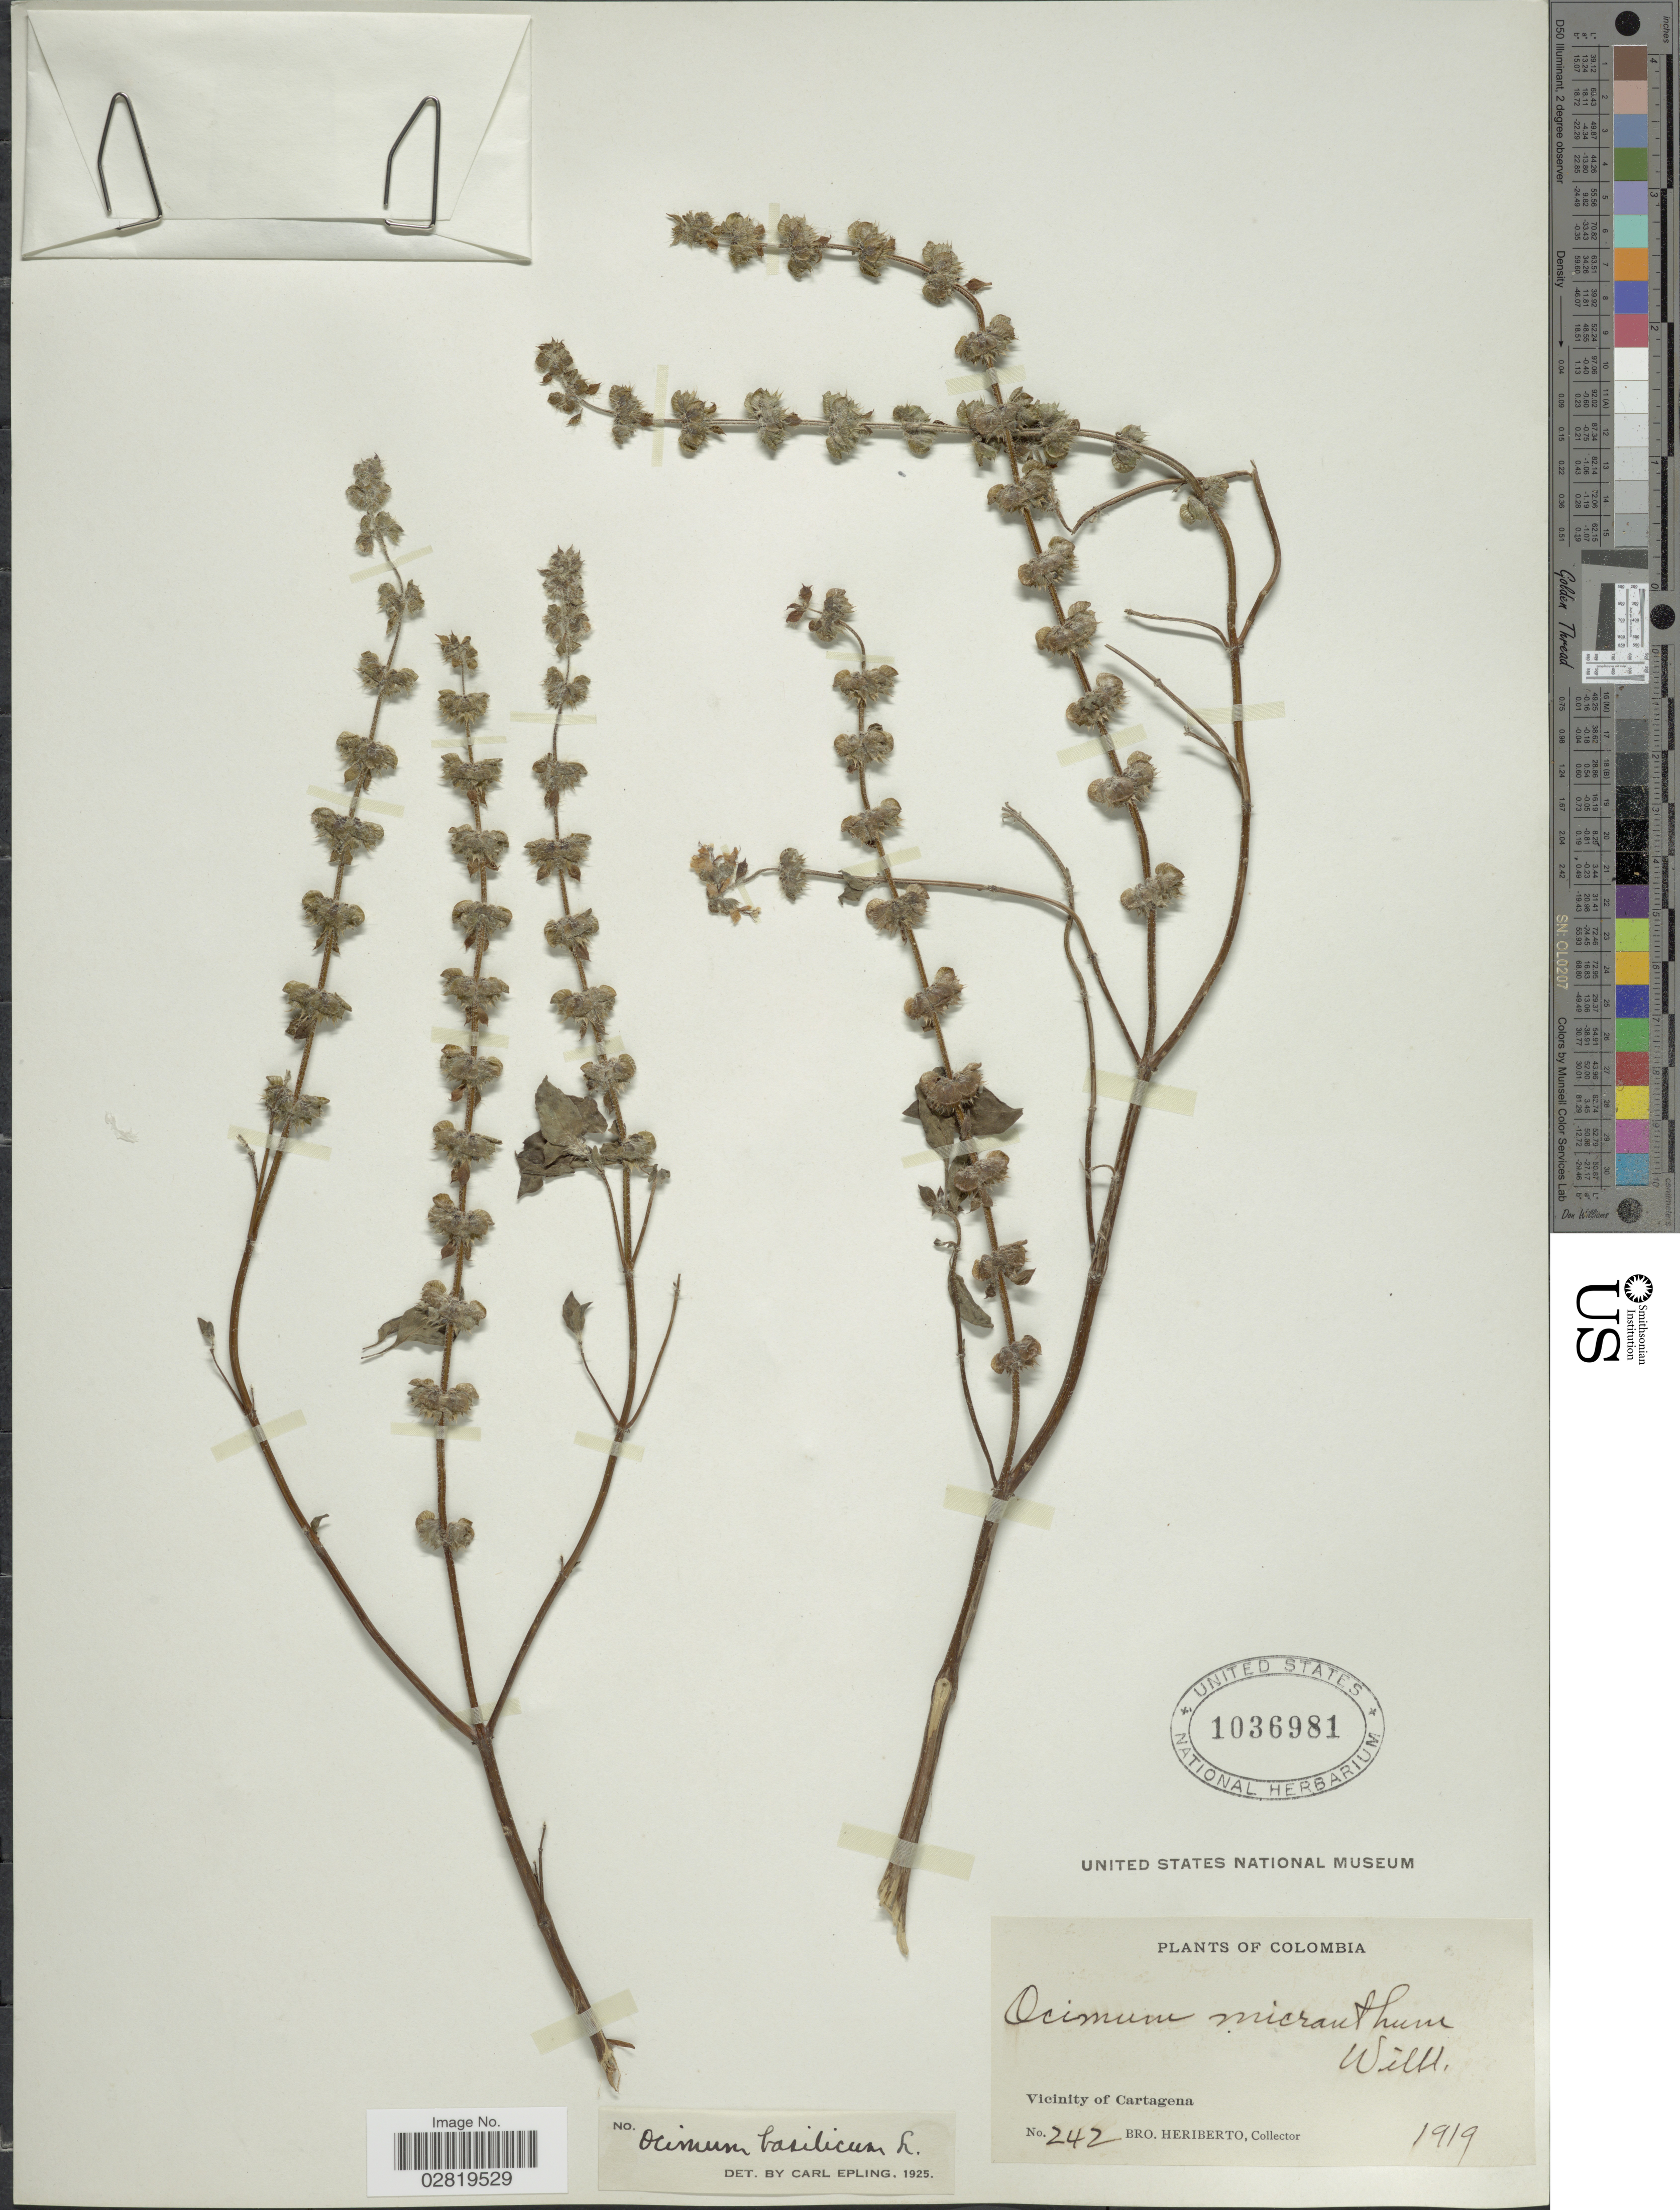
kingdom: Plantae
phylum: Tracheophyta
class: Magnoliopsida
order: Lamiales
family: Lamiaceae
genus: Ocimum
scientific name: Ocimum basilicum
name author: L.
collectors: B. Heriberto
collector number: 242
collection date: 1919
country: Colombia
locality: Vicinity of Cartagena.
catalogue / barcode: US 1036981